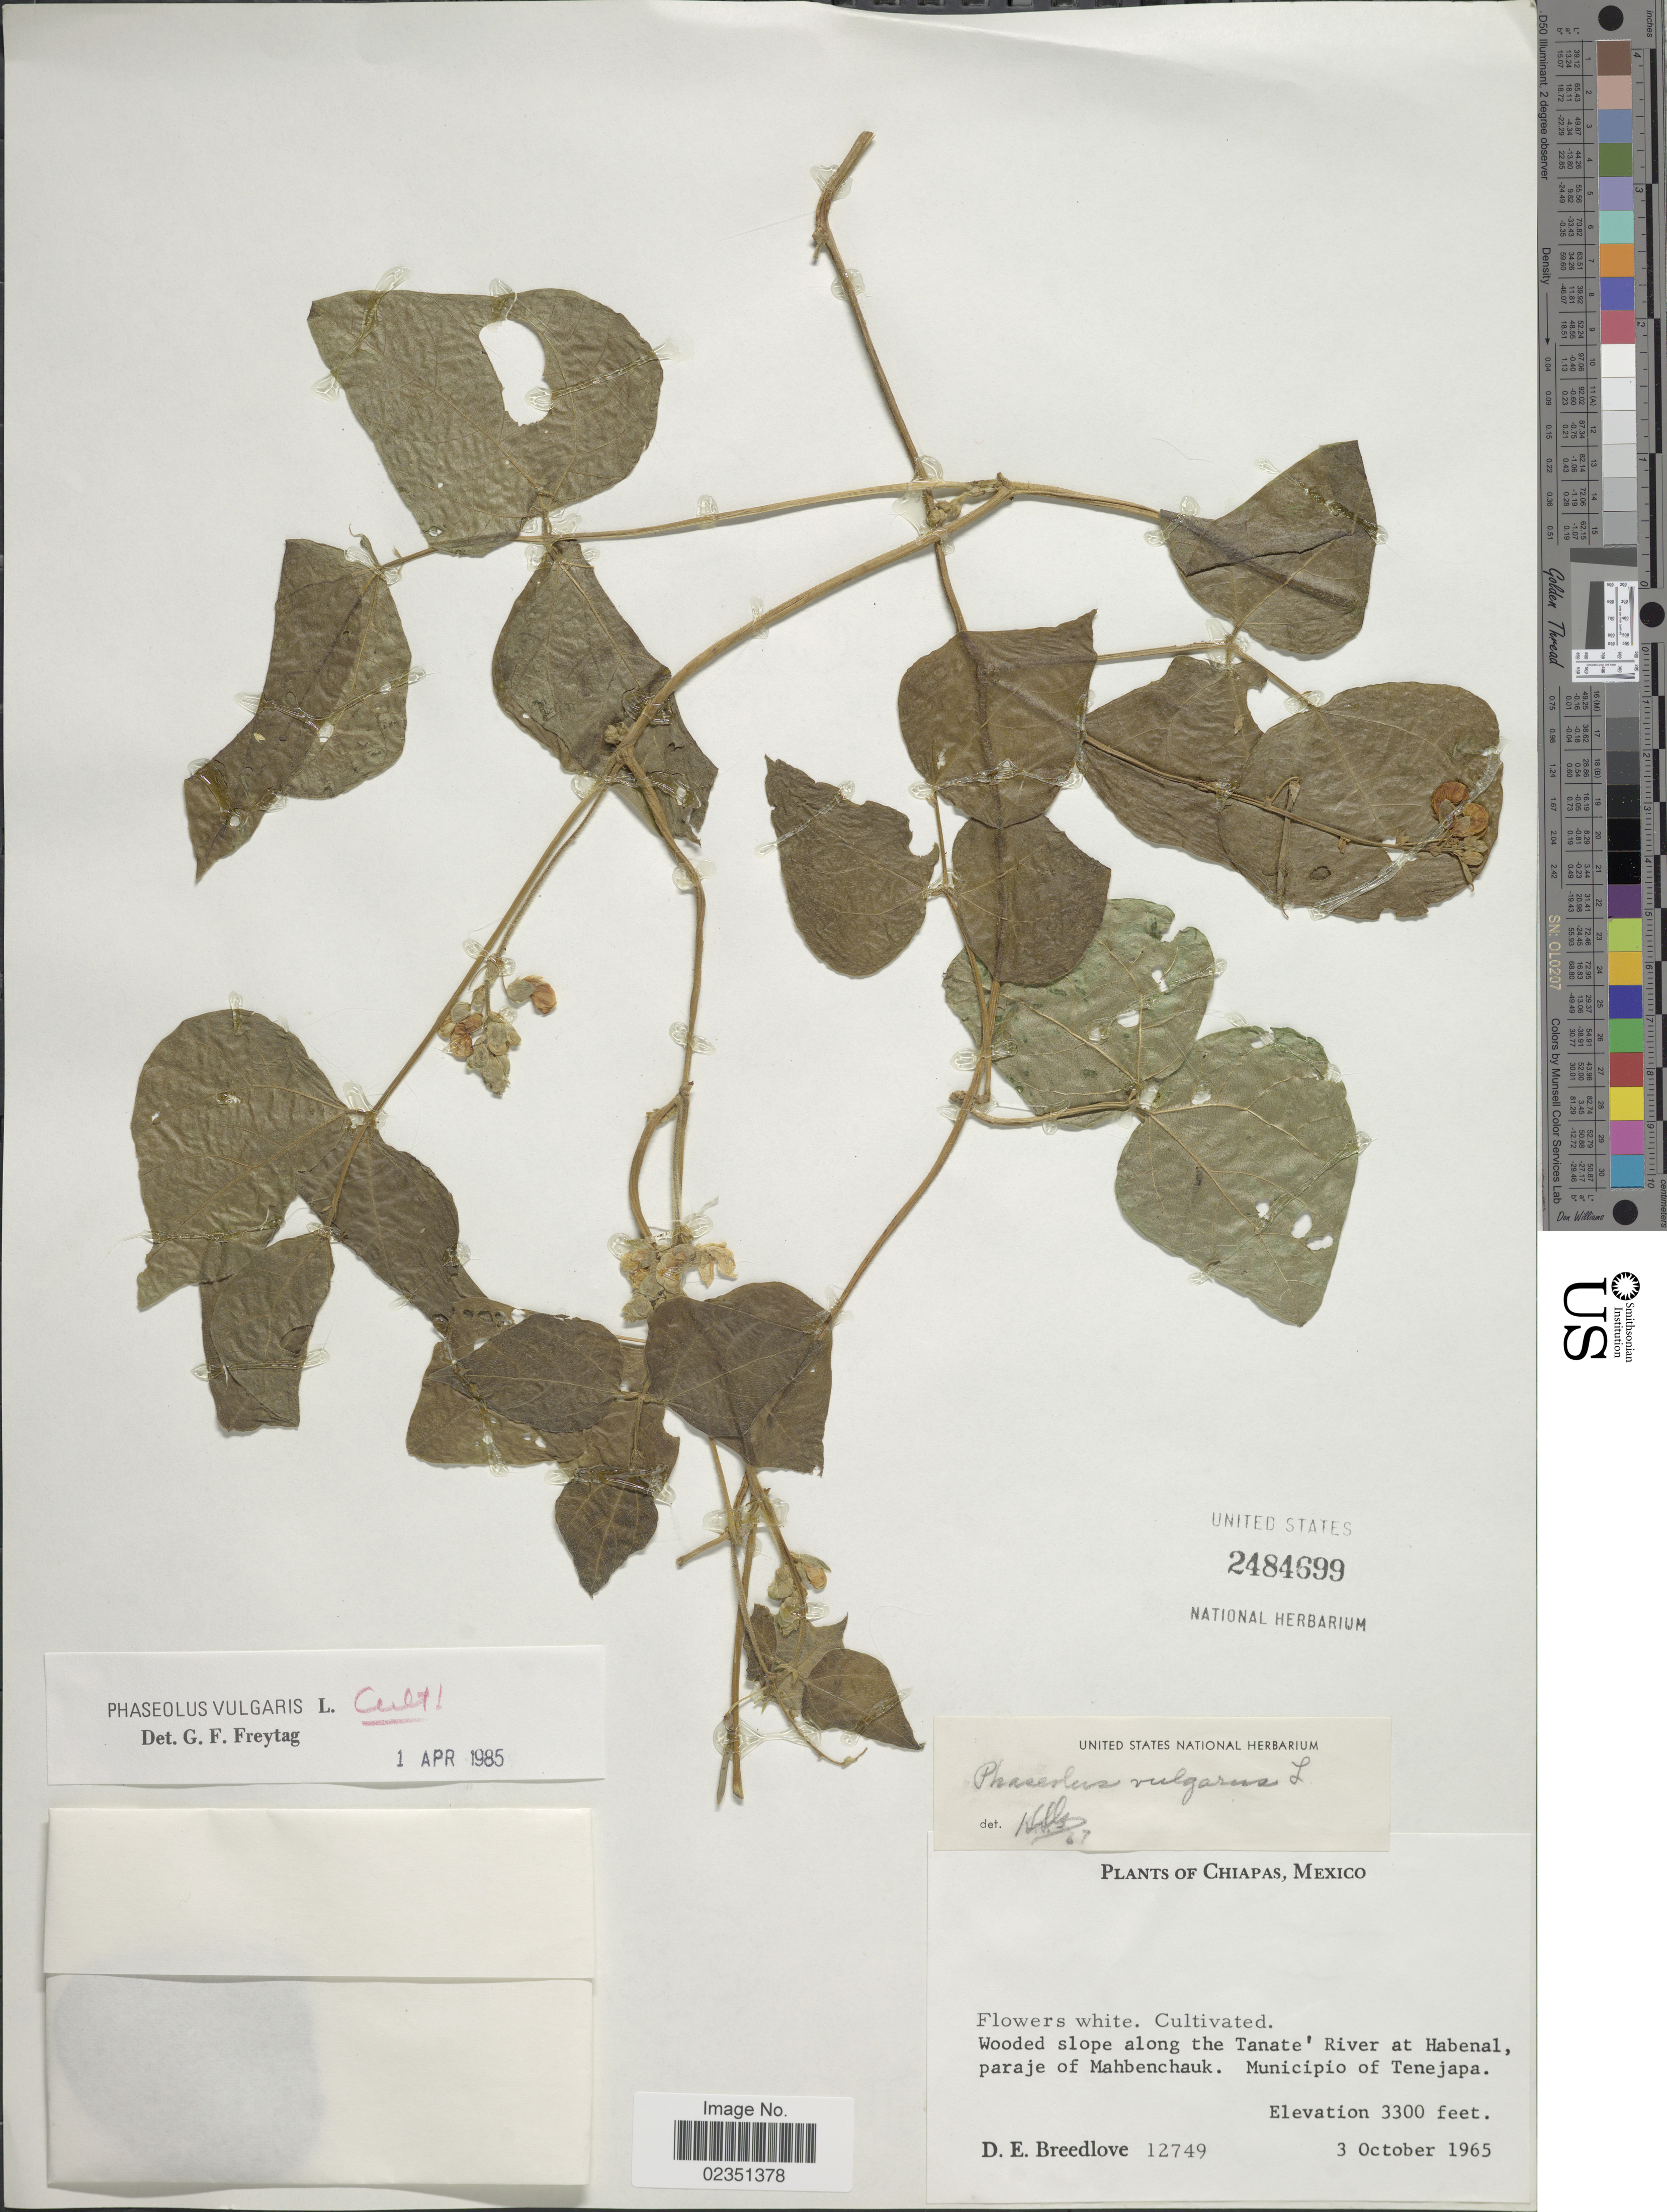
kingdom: Plantae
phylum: Tracheophyta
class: Magnoliopsida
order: Fabales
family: Fabaceae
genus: Phaseolus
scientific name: Phaseolus vulgaris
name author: L.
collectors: D. E. Breedlove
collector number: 12749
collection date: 1965-10-03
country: Mexico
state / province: Chiapas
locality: Along the Tanate 'River at Habenal, paraje of Mahbenchauk. Municipio of Tenejapa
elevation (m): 1006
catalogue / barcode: US 2484699